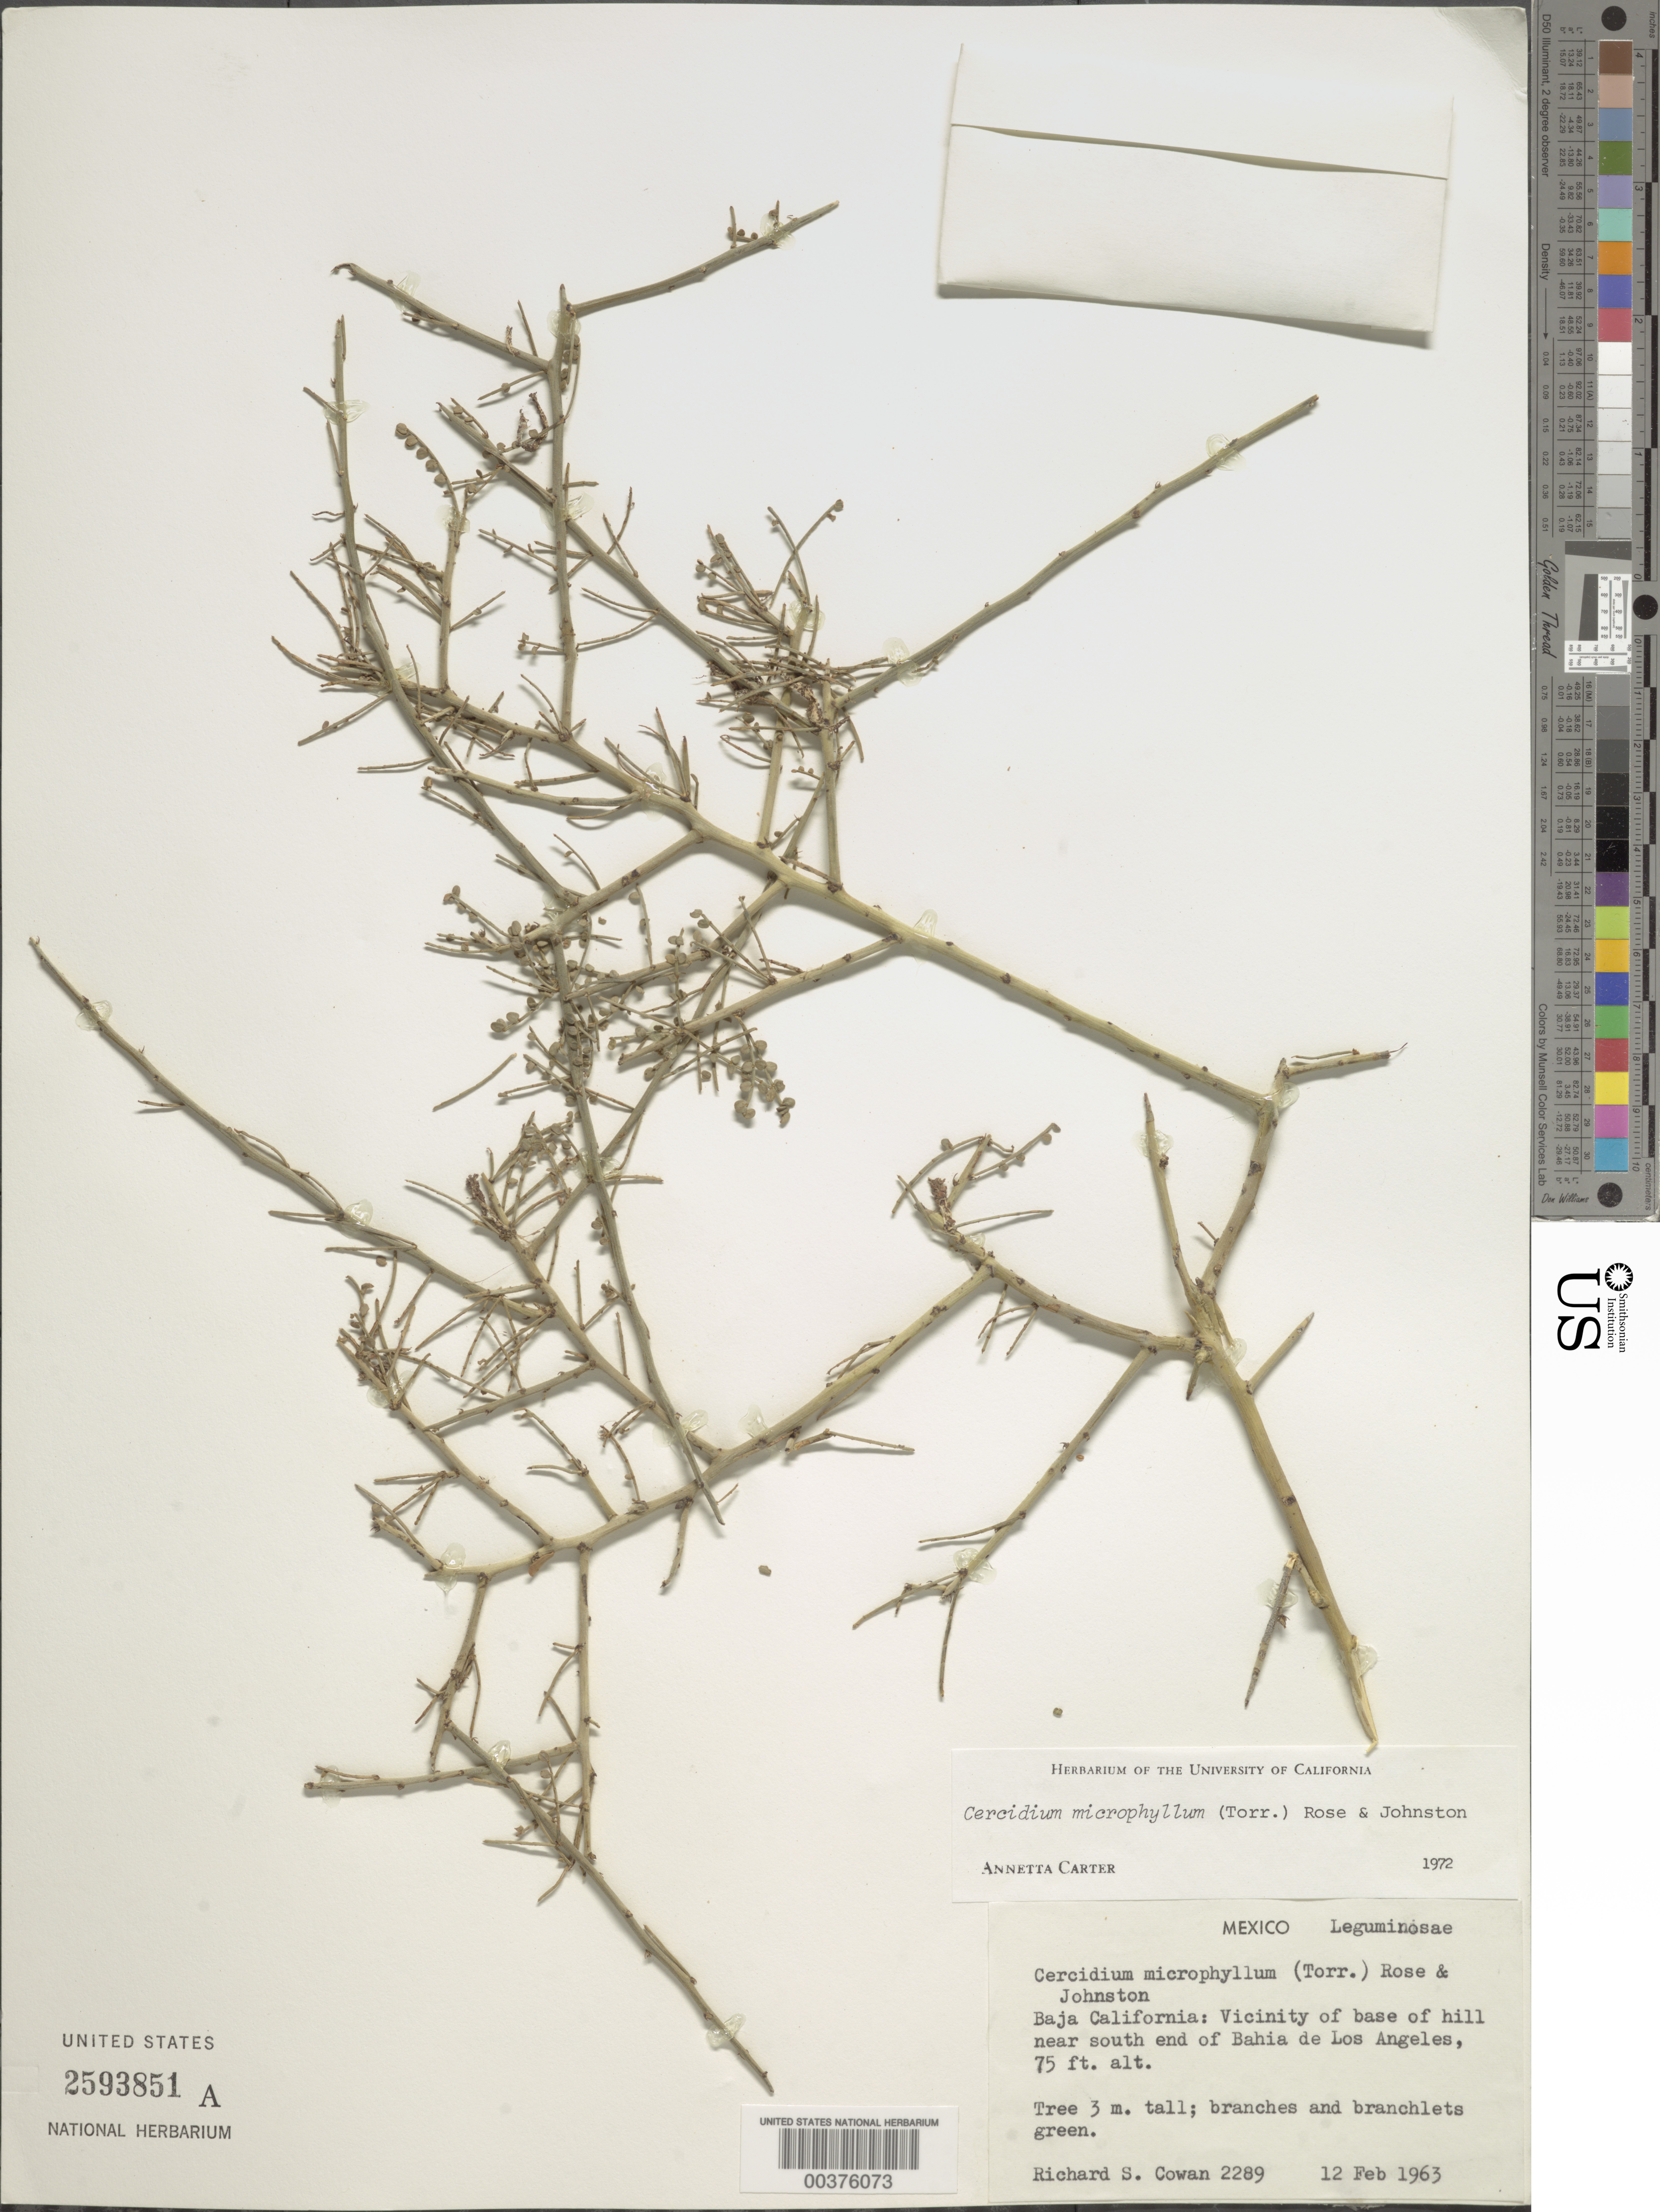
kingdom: Plantae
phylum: Tracheophyta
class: Magnoliopsida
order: Fabales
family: Fabaceae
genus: Parkinsonia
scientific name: Parkinsonia microphylla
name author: Torr.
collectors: R. S. Cowan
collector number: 2289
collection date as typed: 12 Feb 1963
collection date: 1963-02-12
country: Mexico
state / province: Baja California Norte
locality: Vicinity of base of hill near S end of Bahia de los Angeles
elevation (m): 23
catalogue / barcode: US 2593851A